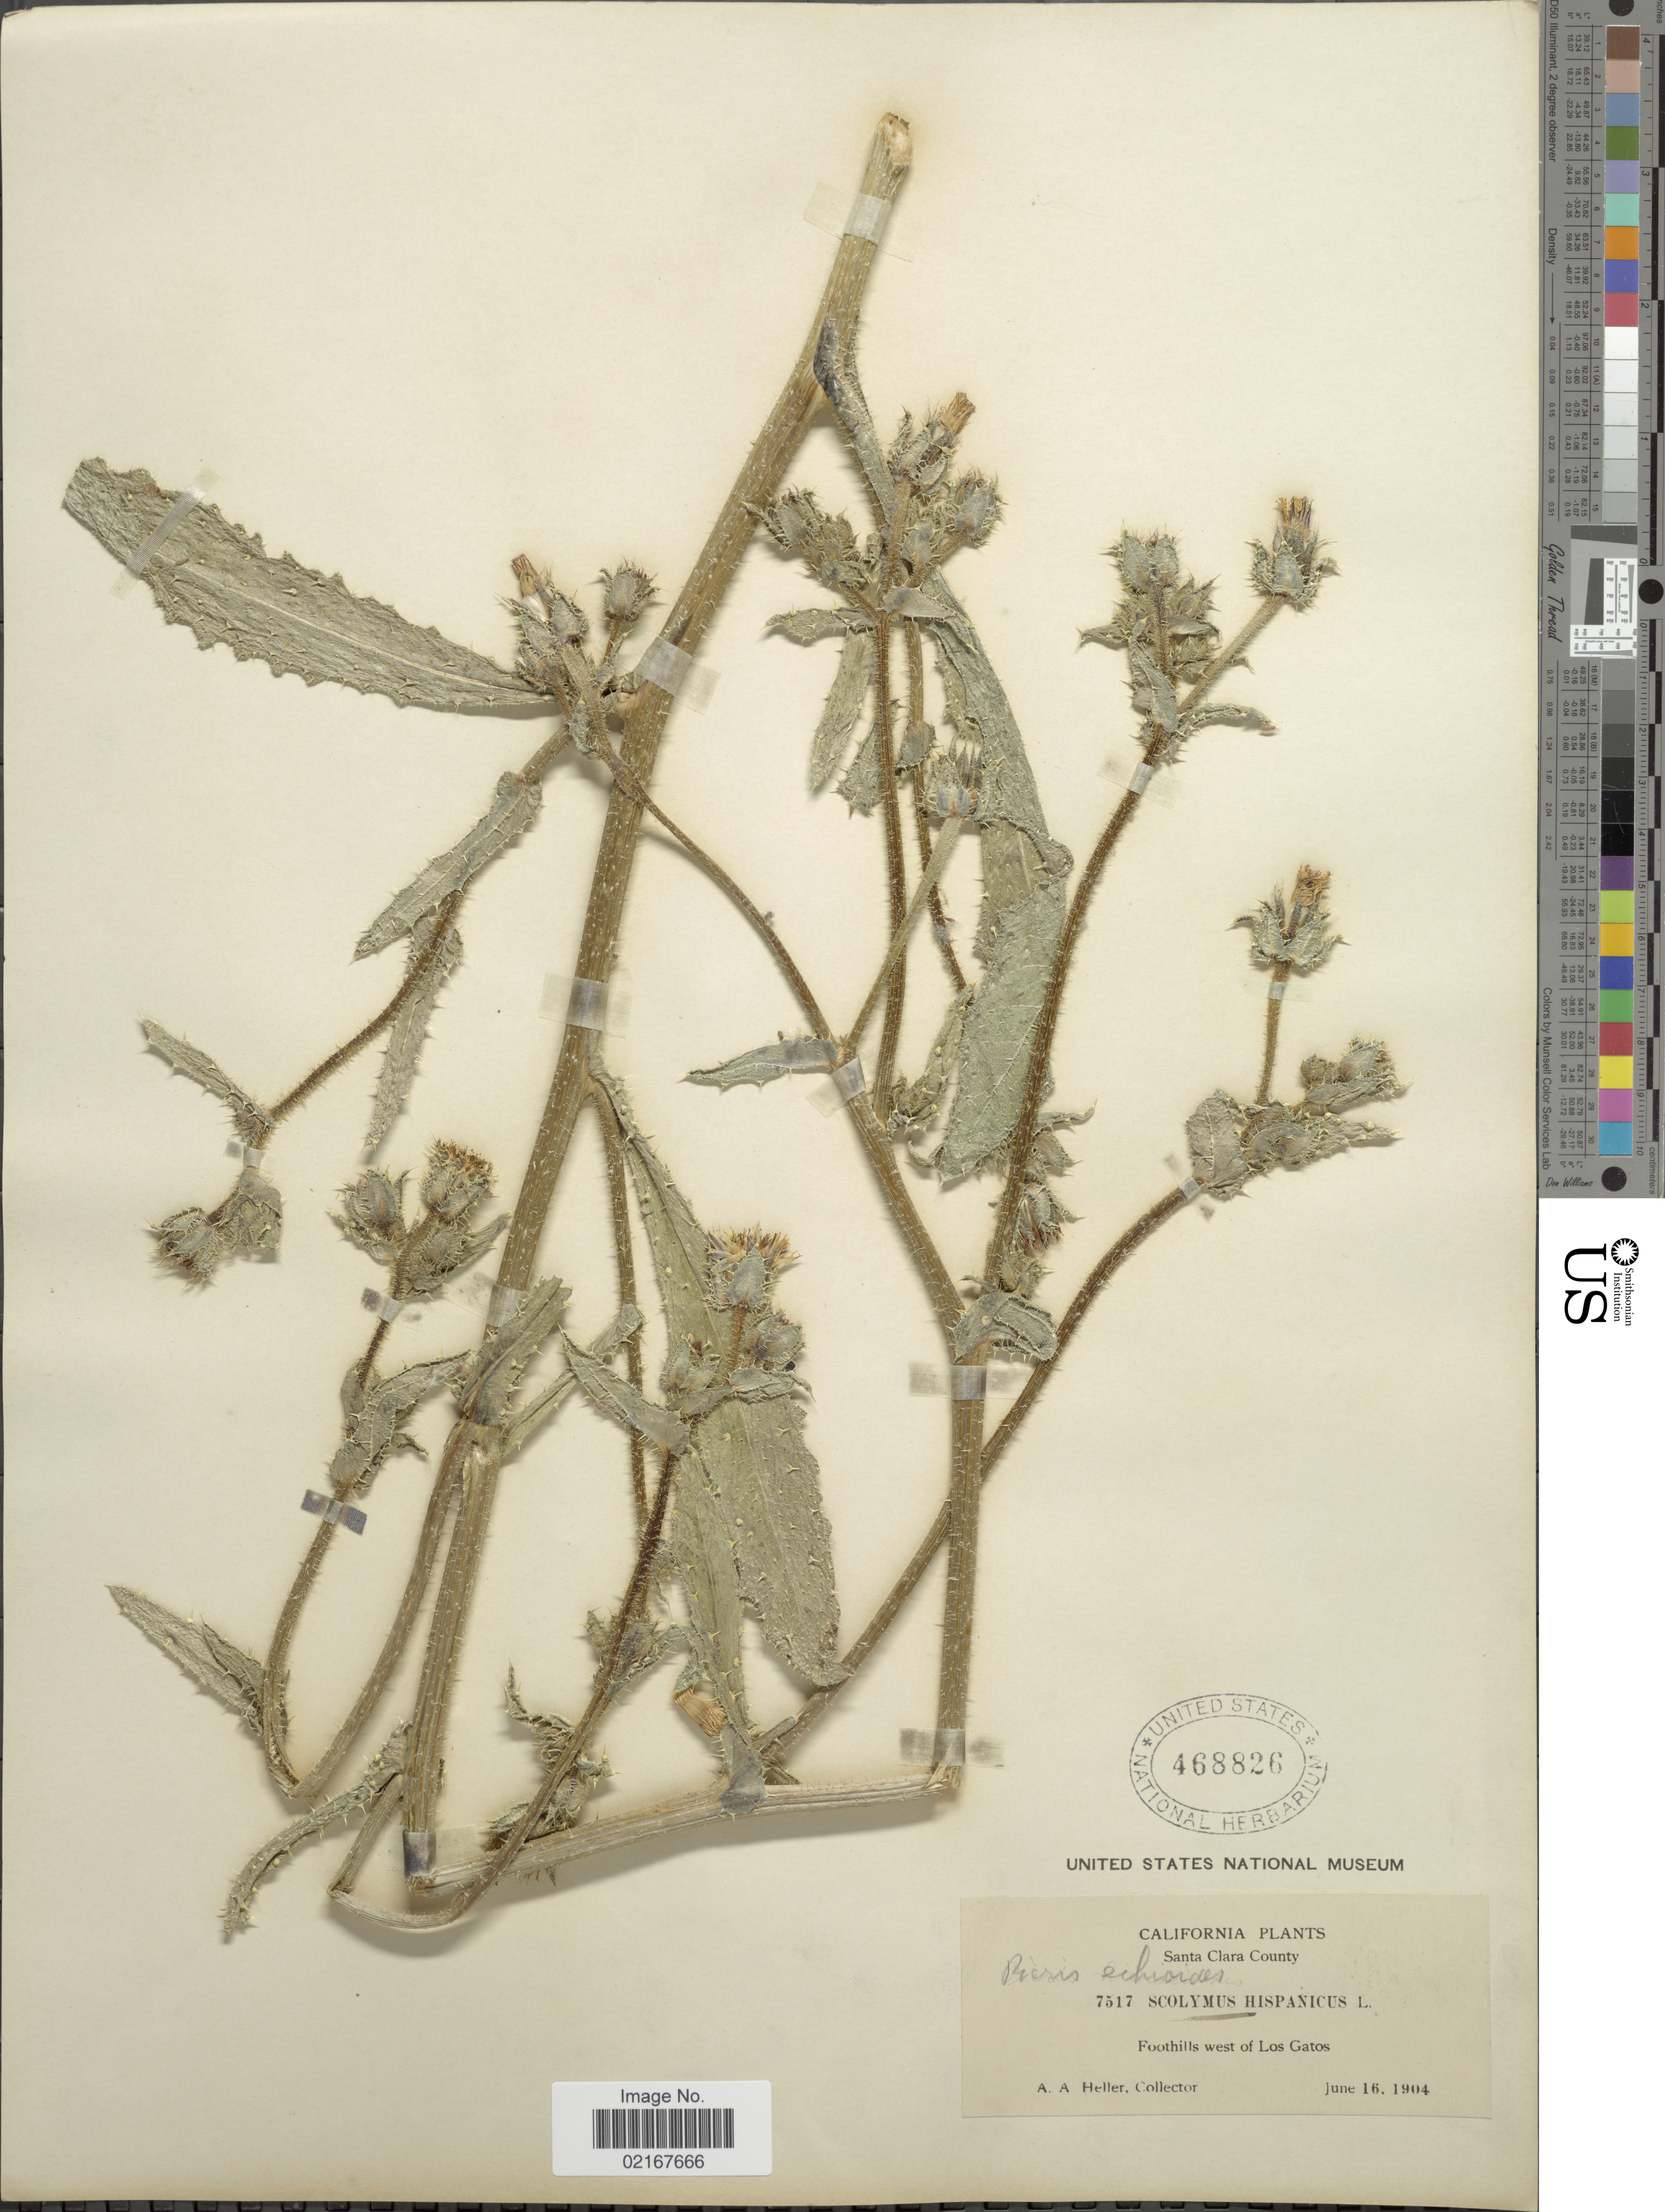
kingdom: Plantae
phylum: Tracheophyta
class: Magnoliopsida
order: Asterales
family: Asteraceae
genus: Helminthotheca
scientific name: Helminthotheca echioides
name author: (L.) Holub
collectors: A. A. Heller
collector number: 7517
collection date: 1904-06-16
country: United States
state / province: California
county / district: Santa Clara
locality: Santa Clara County, Foothills west of Los Gatos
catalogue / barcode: US 468826